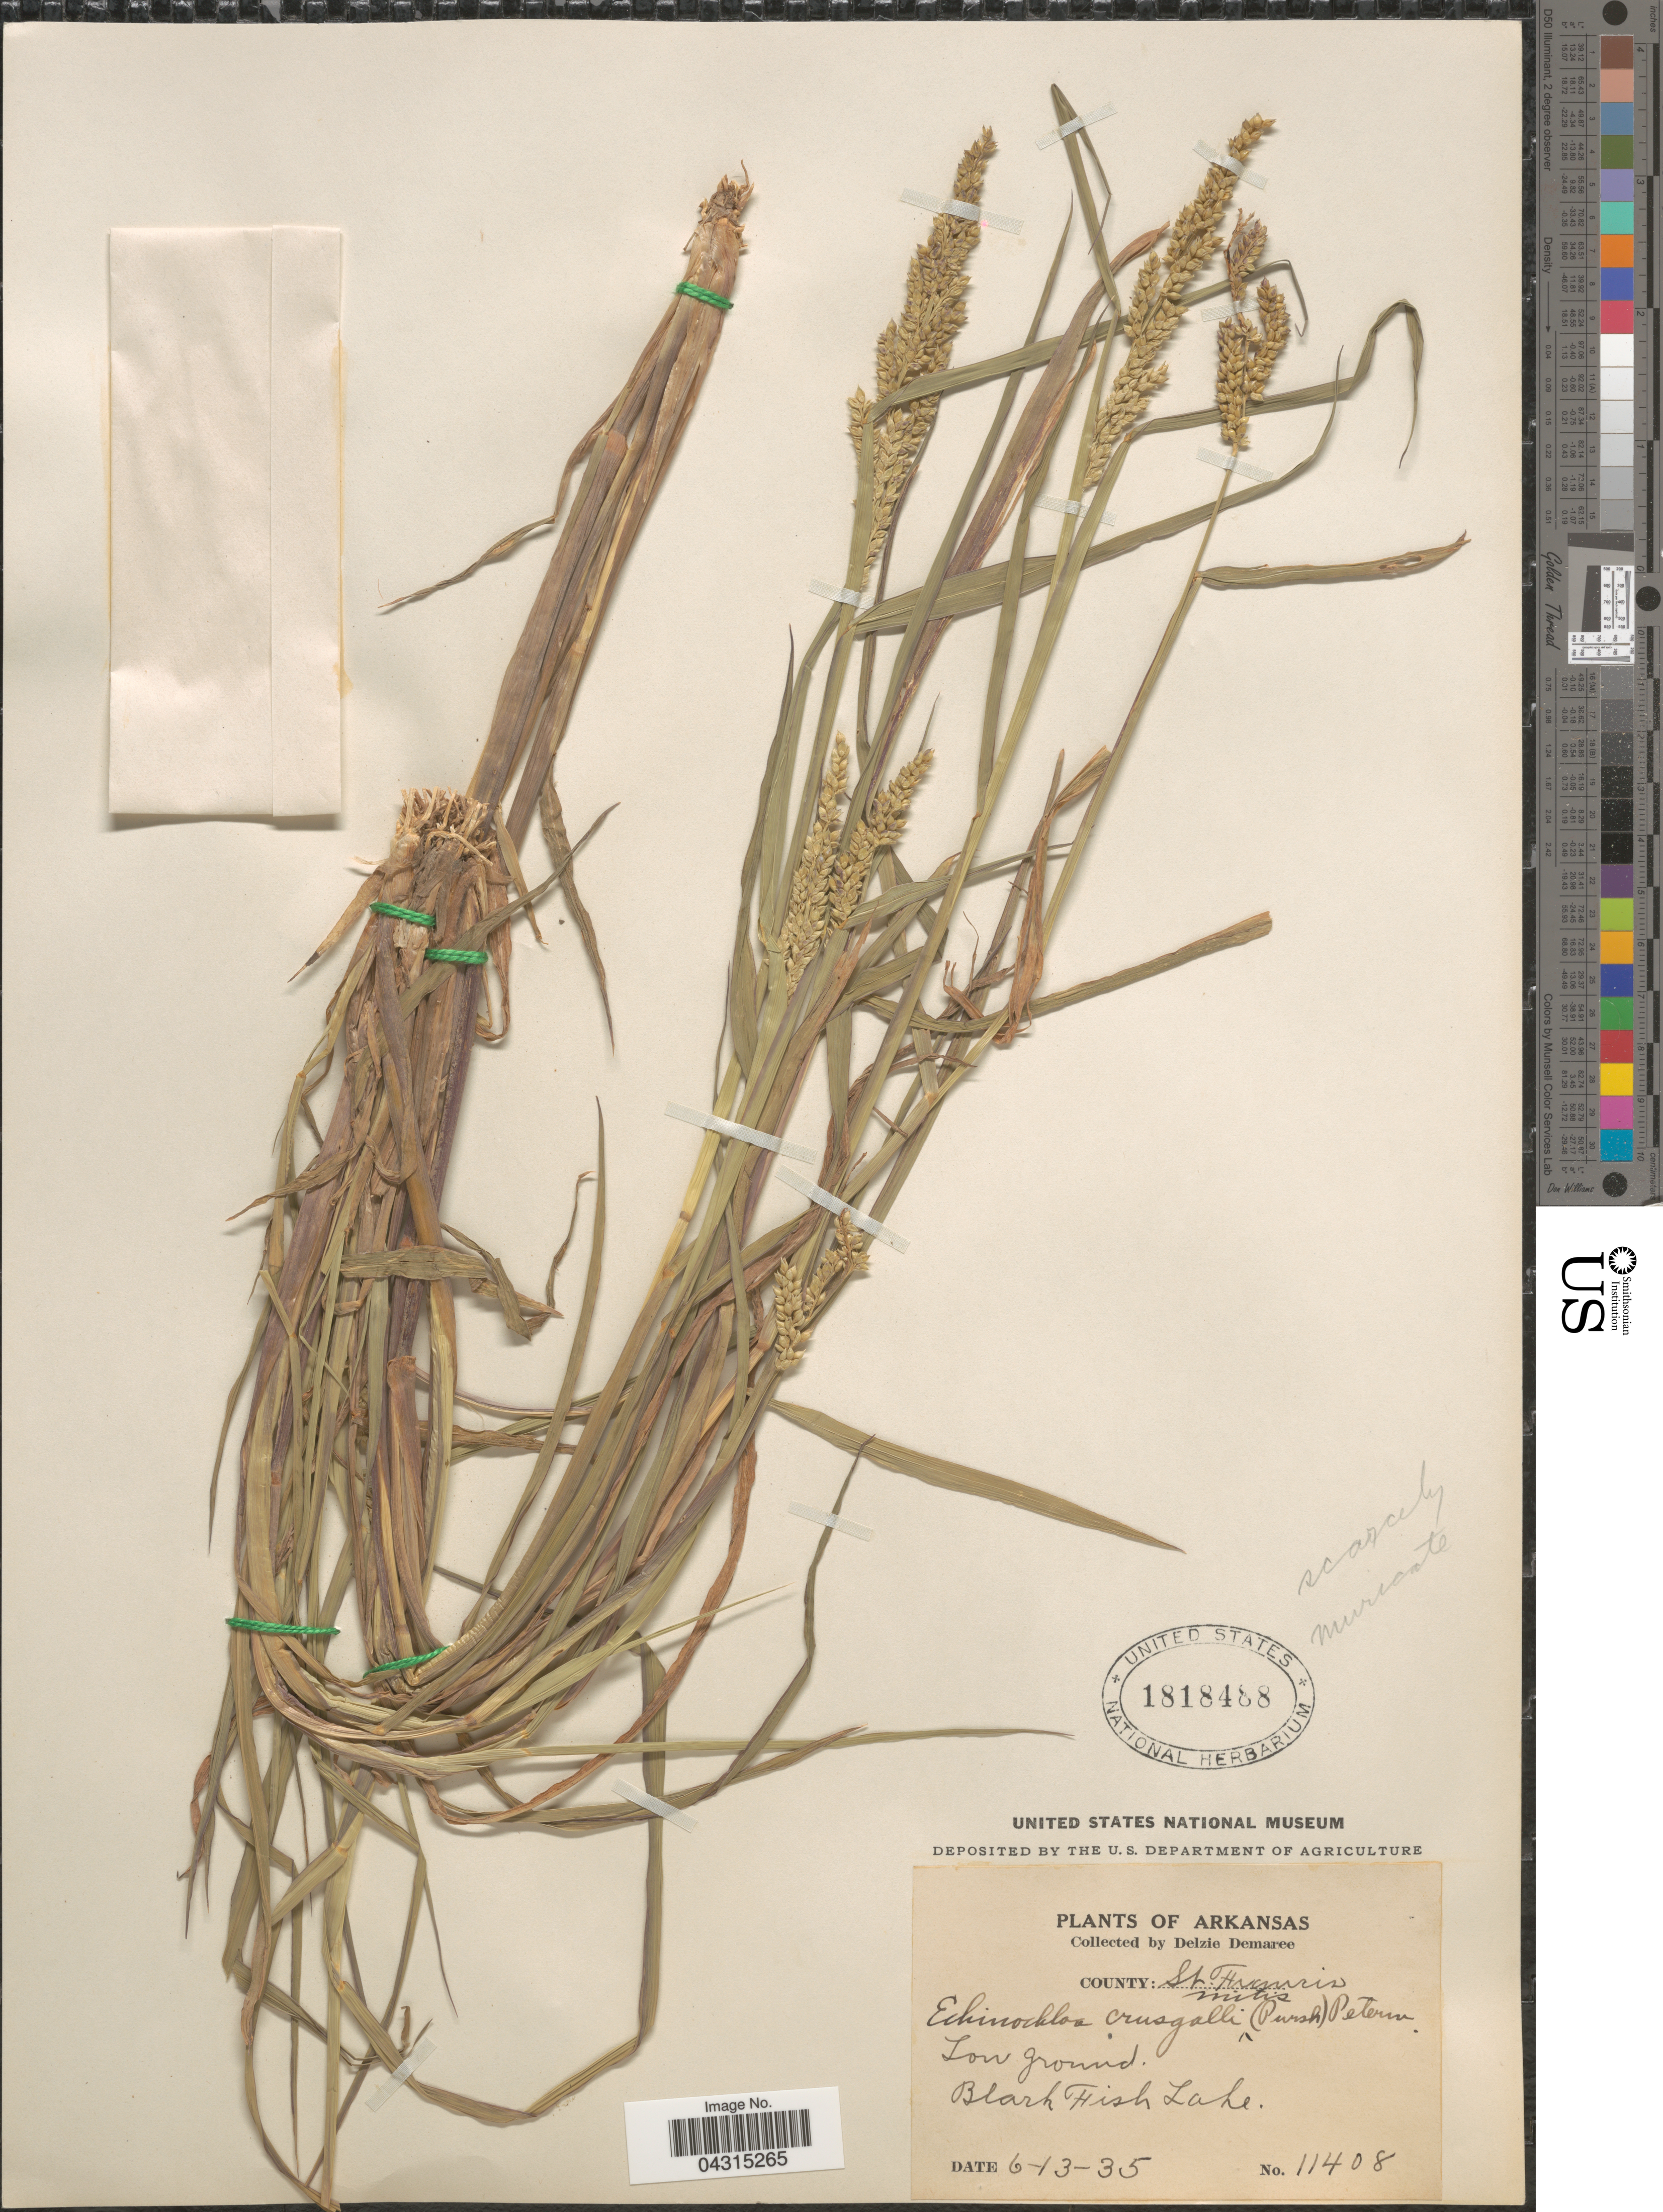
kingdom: Plantae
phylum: Tracheophyta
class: Liliopsida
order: Poales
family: Poaceae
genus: Echinochloa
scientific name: Echinochloa crus-galli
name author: (L.) P. Beauv.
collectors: D. Demaree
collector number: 11408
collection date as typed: Transcribed d/m/y: 13/6/35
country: United States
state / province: Arkansas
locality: County St. Francis. Low ground. Black Fish Lake.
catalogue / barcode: US 1818488